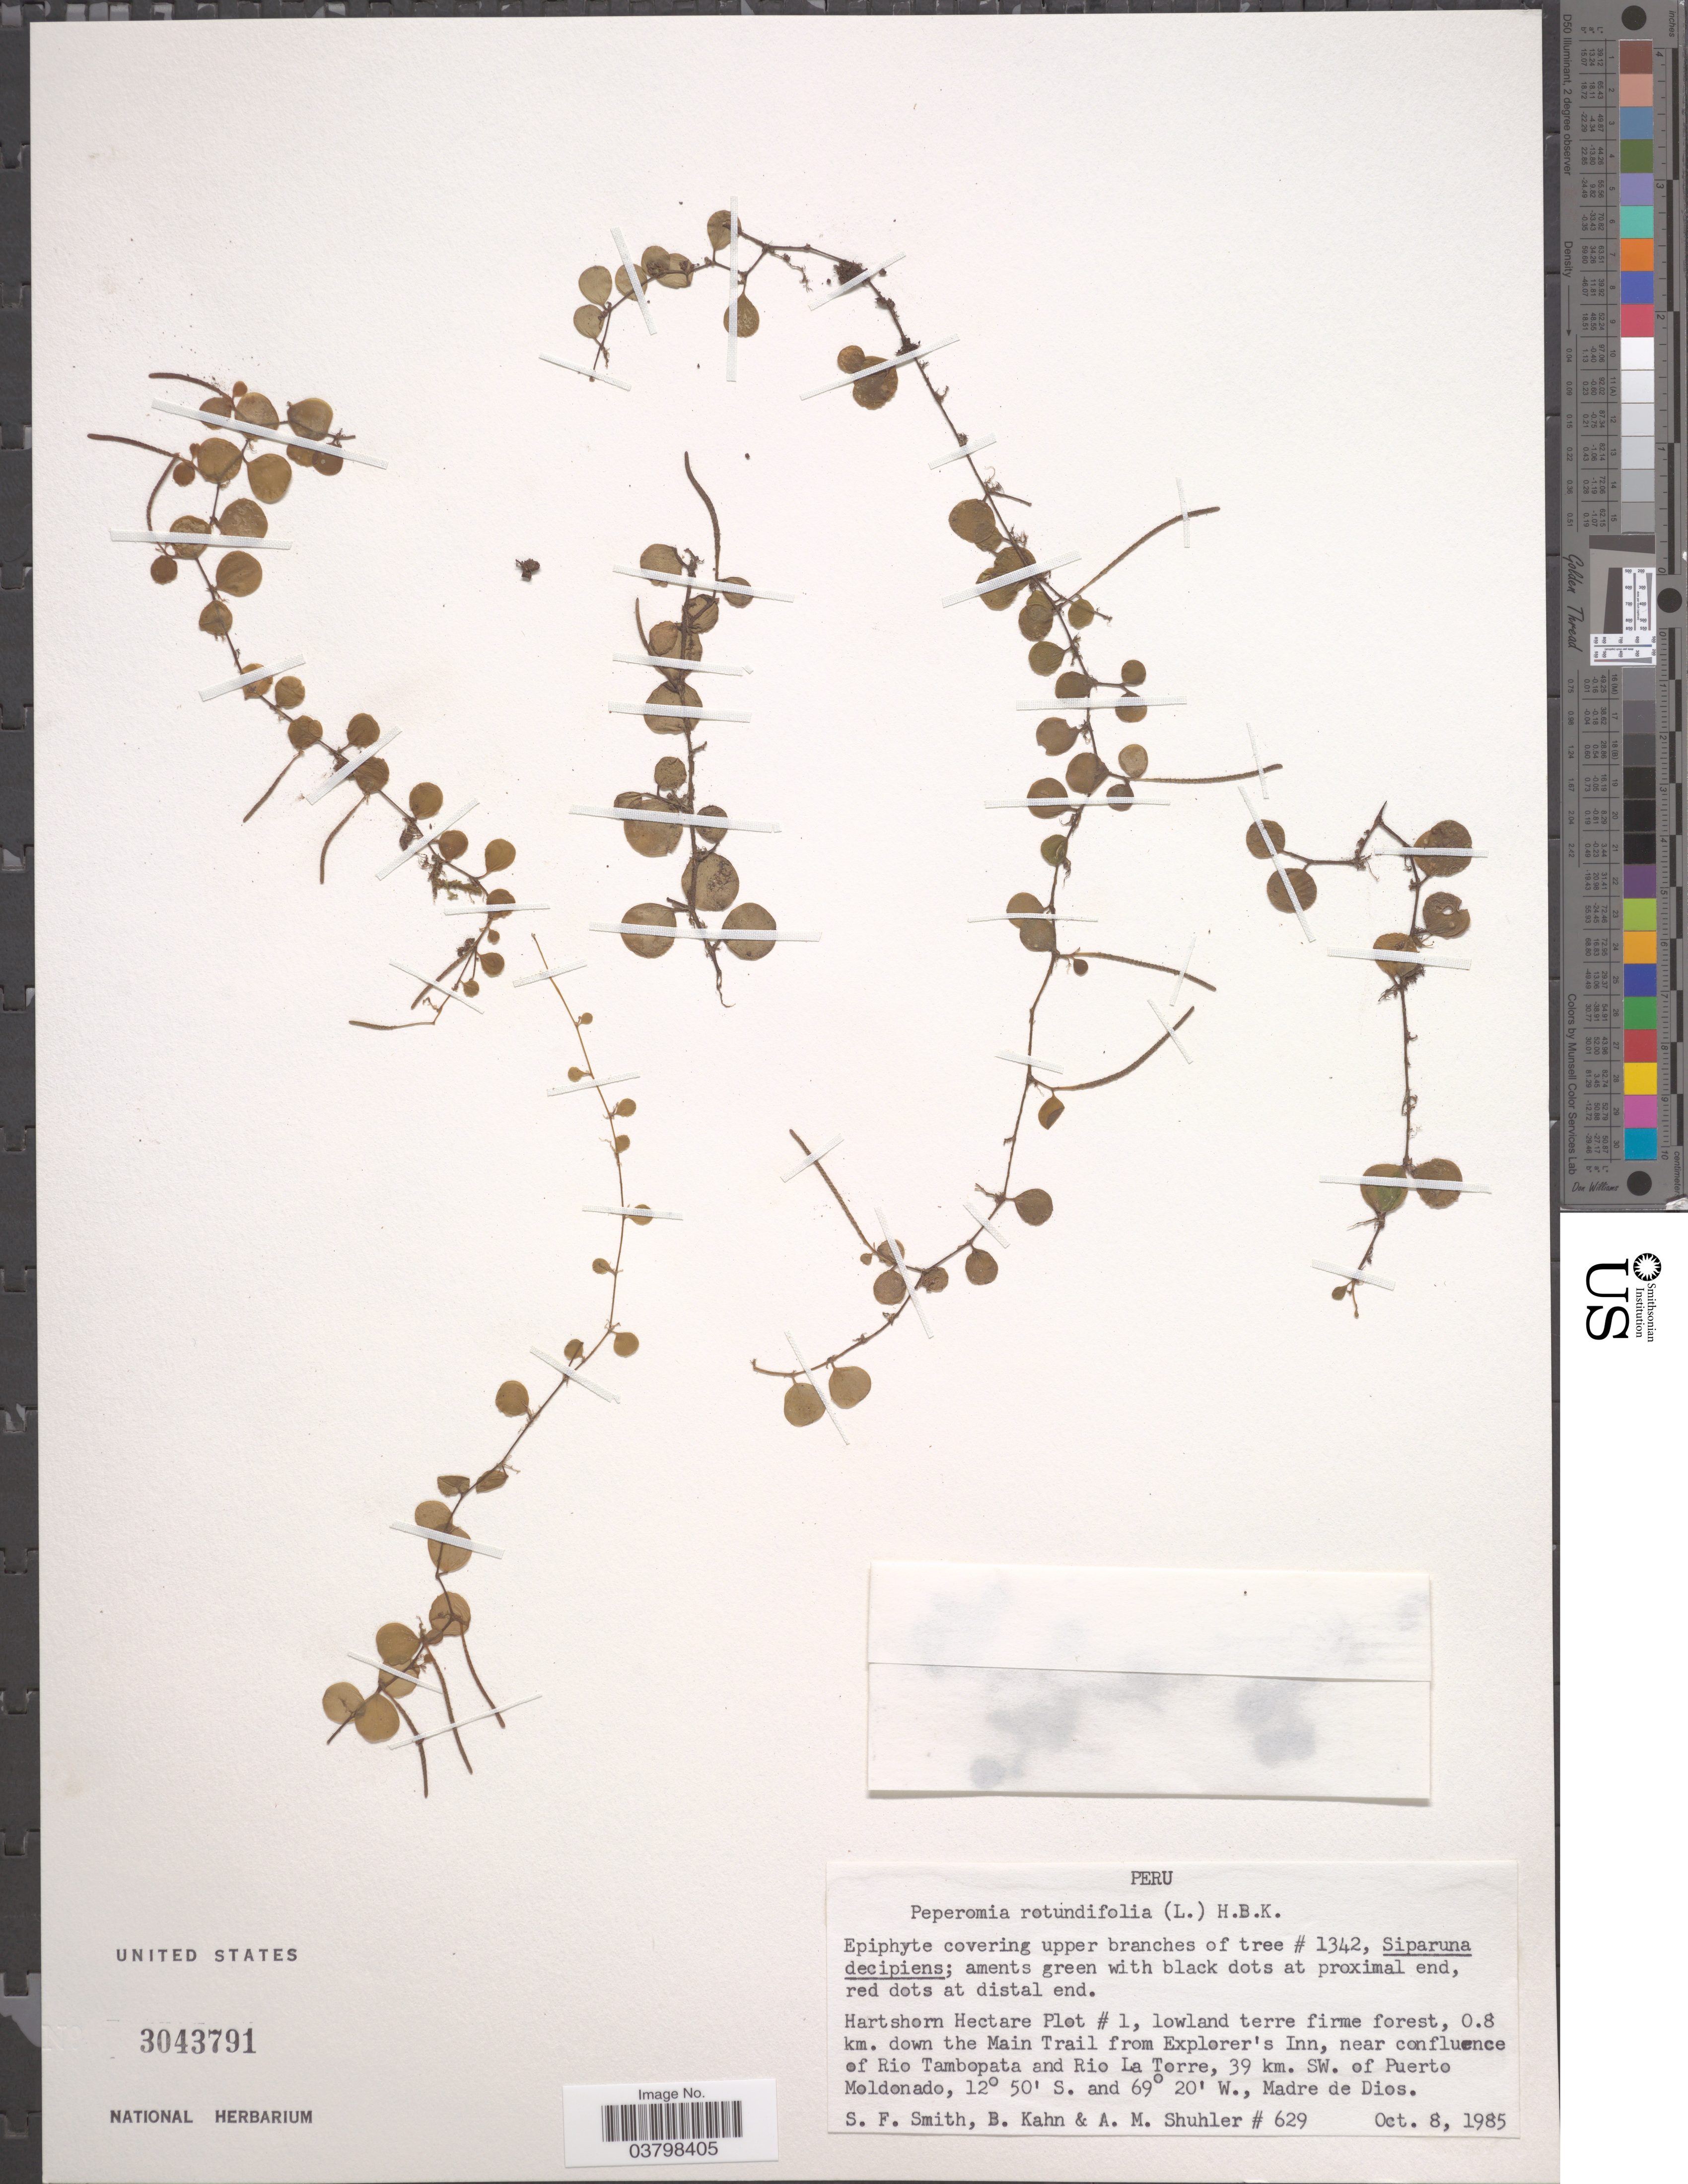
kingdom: Plantae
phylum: Tracheophyta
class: Magnoliopsida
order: Piperales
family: Piperaceae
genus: Peperomia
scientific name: Peperomia rotundifolia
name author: (L.) Kunth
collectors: S.F. Smith, B. Kahn & A. Shuhler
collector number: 629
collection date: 1985-10-08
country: Peru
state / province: Madre de Dios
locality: Hartshorn Hectare Plot #1, lowland terre firme forest, 0.8 km. down the Main Trail from Explorer's Inn, near confluence of Rio Tambopata and Rio La Torre, 39 km. SW of Puerto Moldonado.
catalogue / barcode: US 3043791